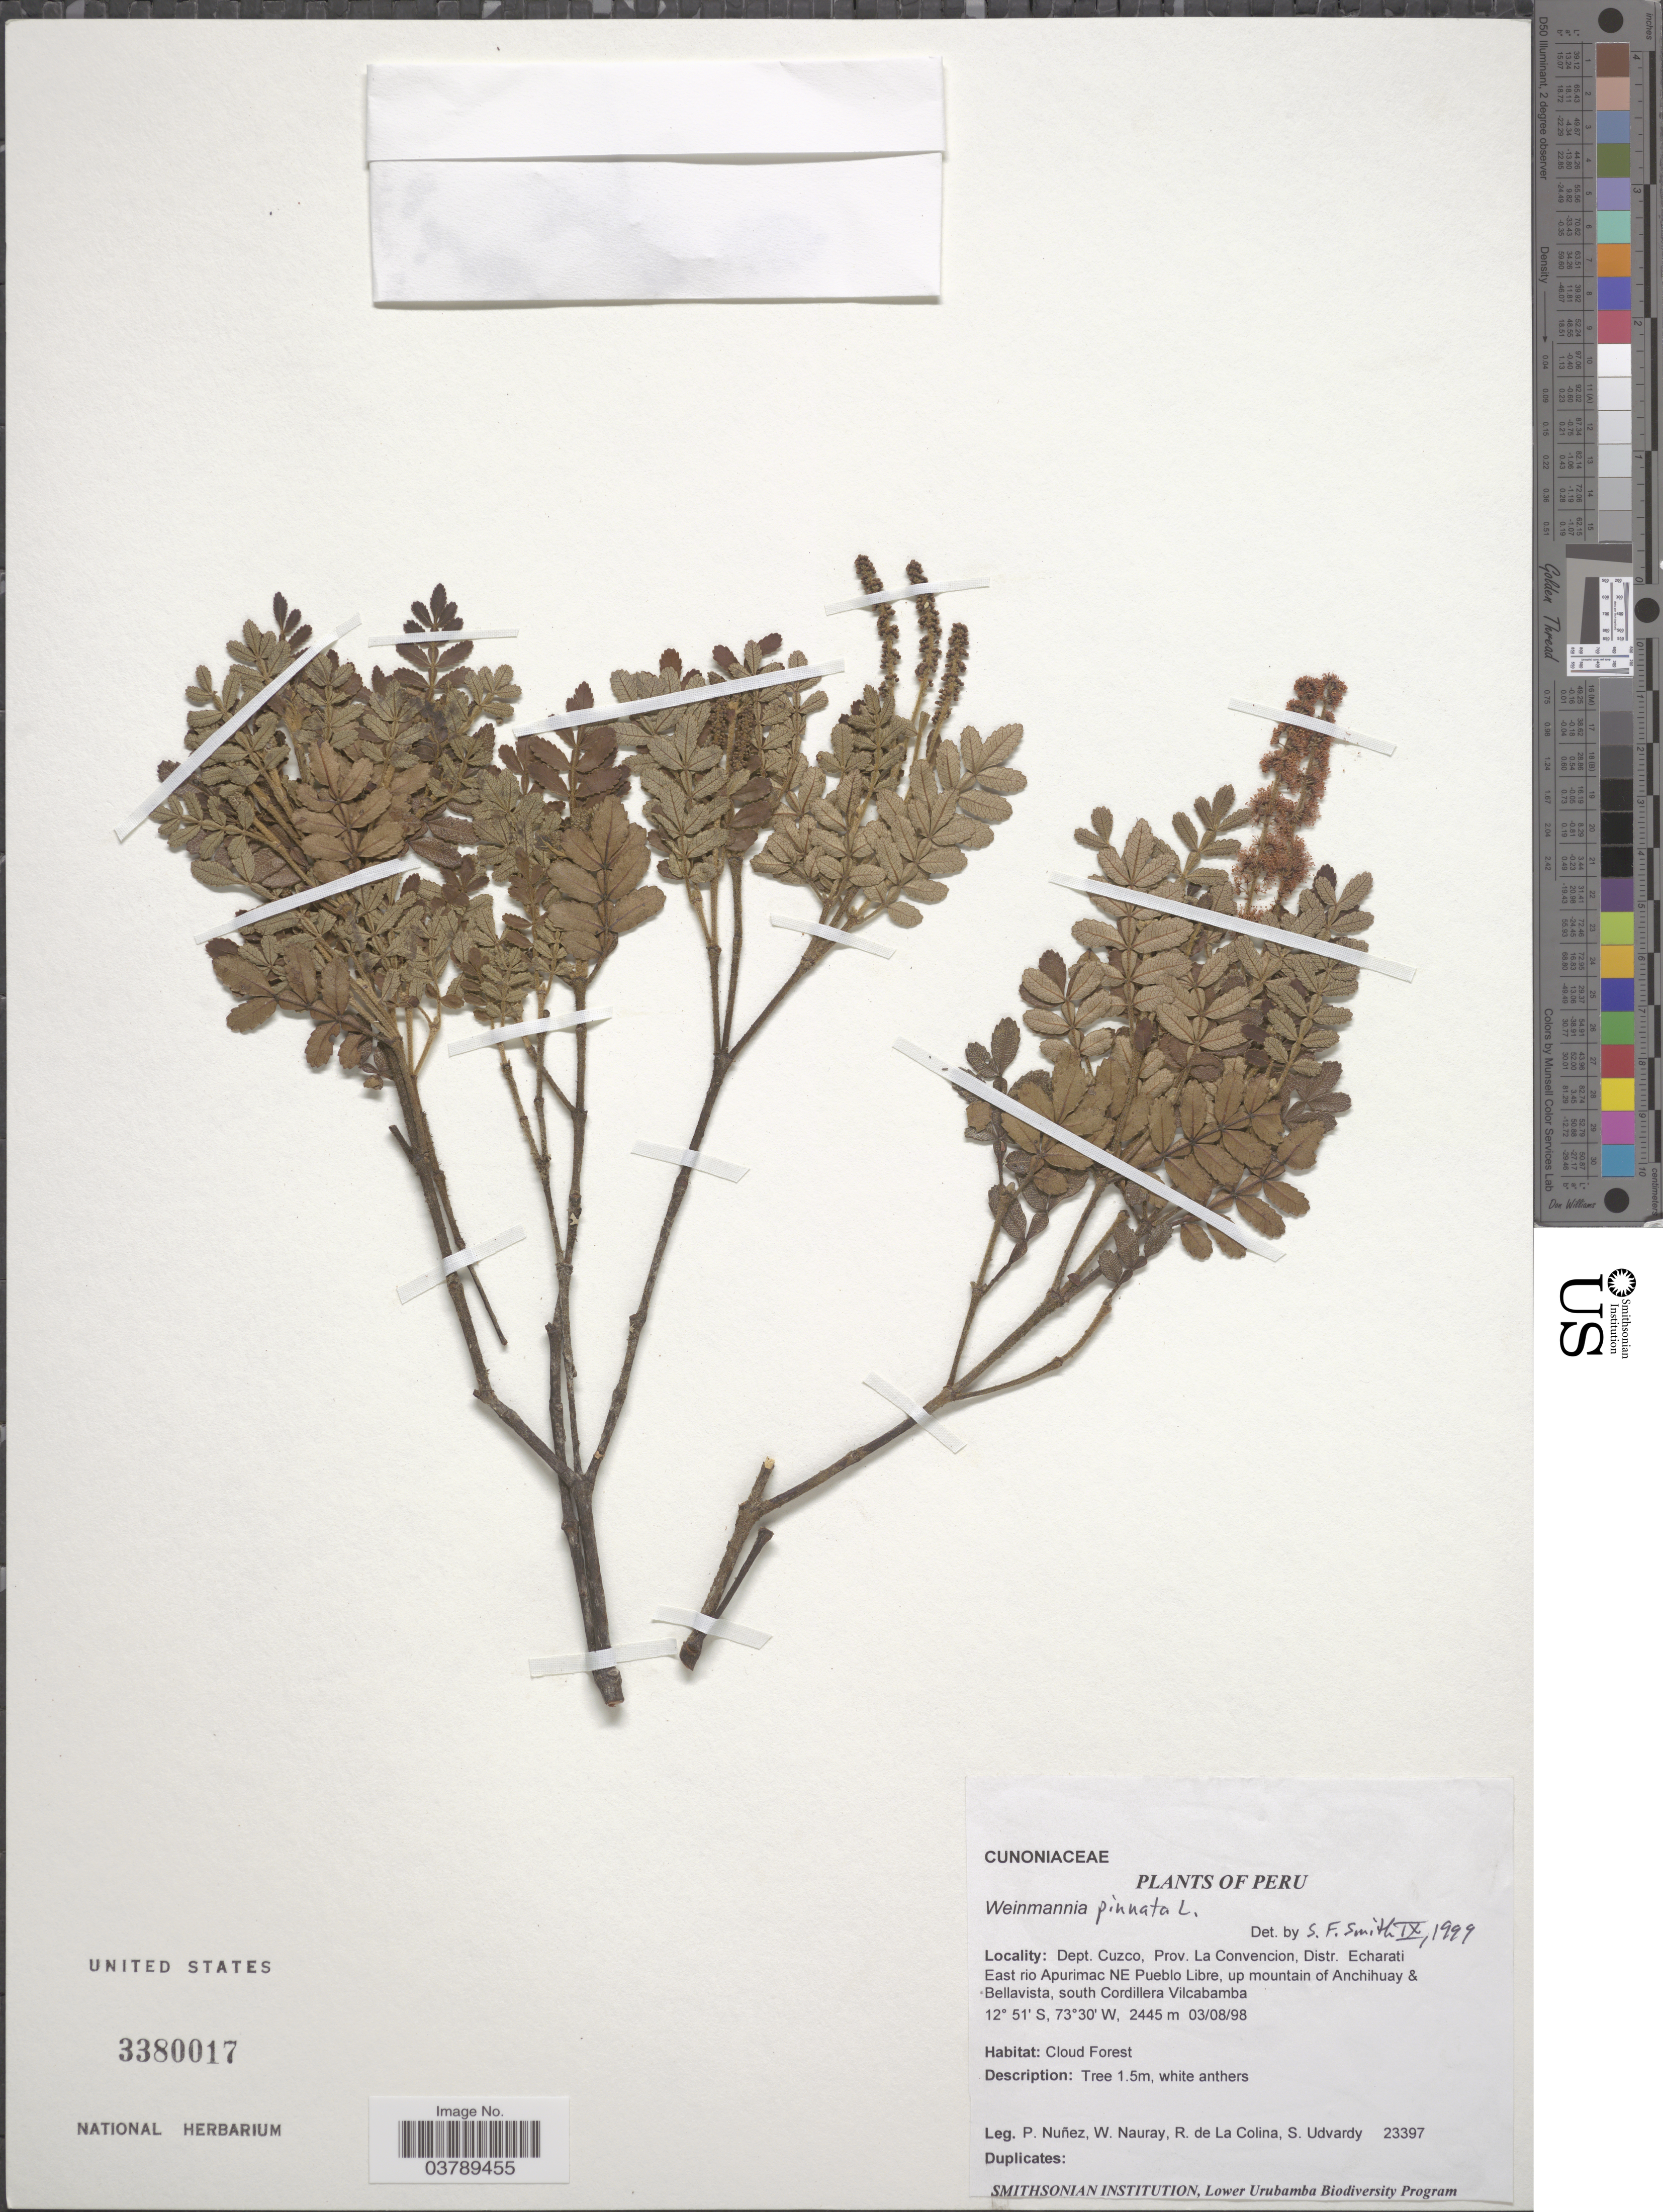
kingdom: Plantae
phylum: Tracheophyta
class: Magnoliopsida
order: Oxalidales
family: Cunoniaceae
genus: Weinmannia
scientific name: Weinmannia pinnata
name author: L.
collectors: P. Nuñez V., W. Nauray, R. de La Colina & S. Udvardy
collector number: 23397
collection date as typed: Transcribed d/m/y: 3/8/98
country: Peru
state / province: Cusco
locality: Dept. Cuzco, Prov. La Convencion, Distr. Echarati. East rio Apurimac NE Pueblo Libre, up mountain of Anchihuay & Bellavista, south Cordillera Vilcabamba.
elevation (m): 2445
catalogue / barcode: US 3380017